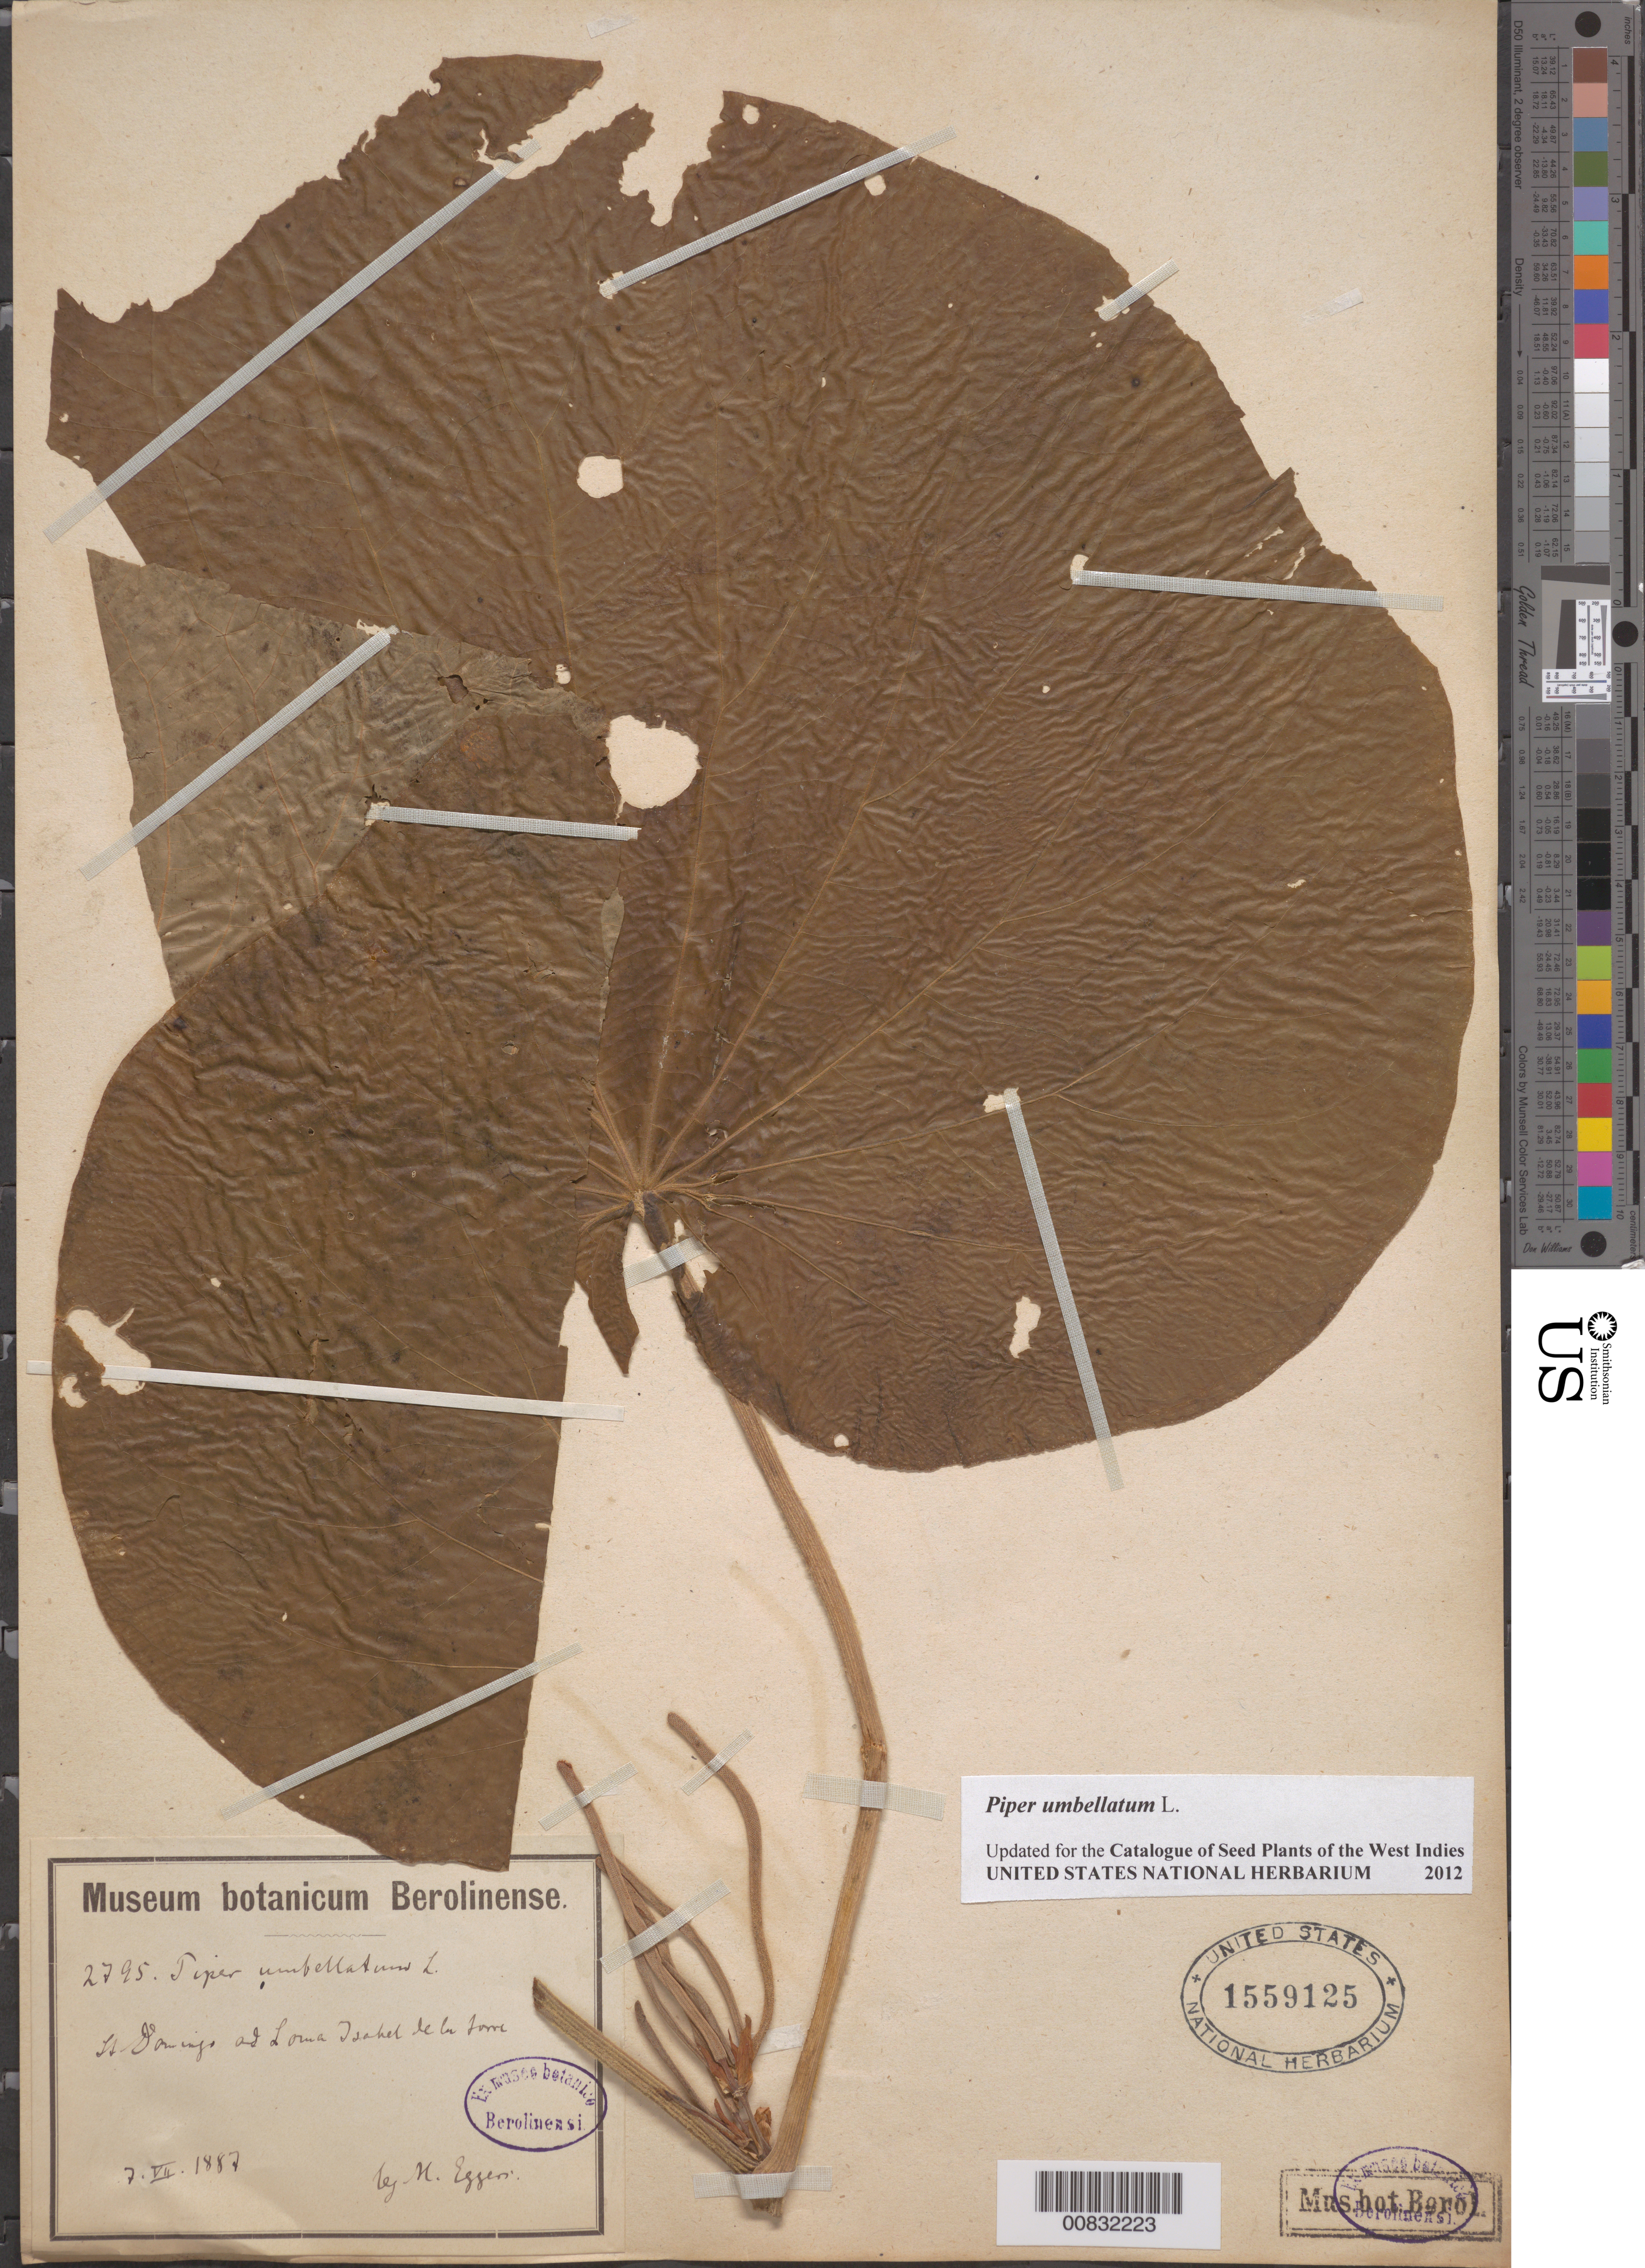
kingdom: Plantae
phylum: Tracheophyta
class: Magnoliopsida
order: Piperales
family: Piperaceae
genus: Piper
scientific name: Piper umbellatum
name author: L.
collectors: H. F. A. von Eggers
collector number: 2795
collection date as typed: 07 Jul 1887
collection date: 1887-07-07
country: Dominican Republic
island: Hispaniola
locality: St. Domingo at Loma Isabel de la Torre.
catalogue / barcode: US 1559125